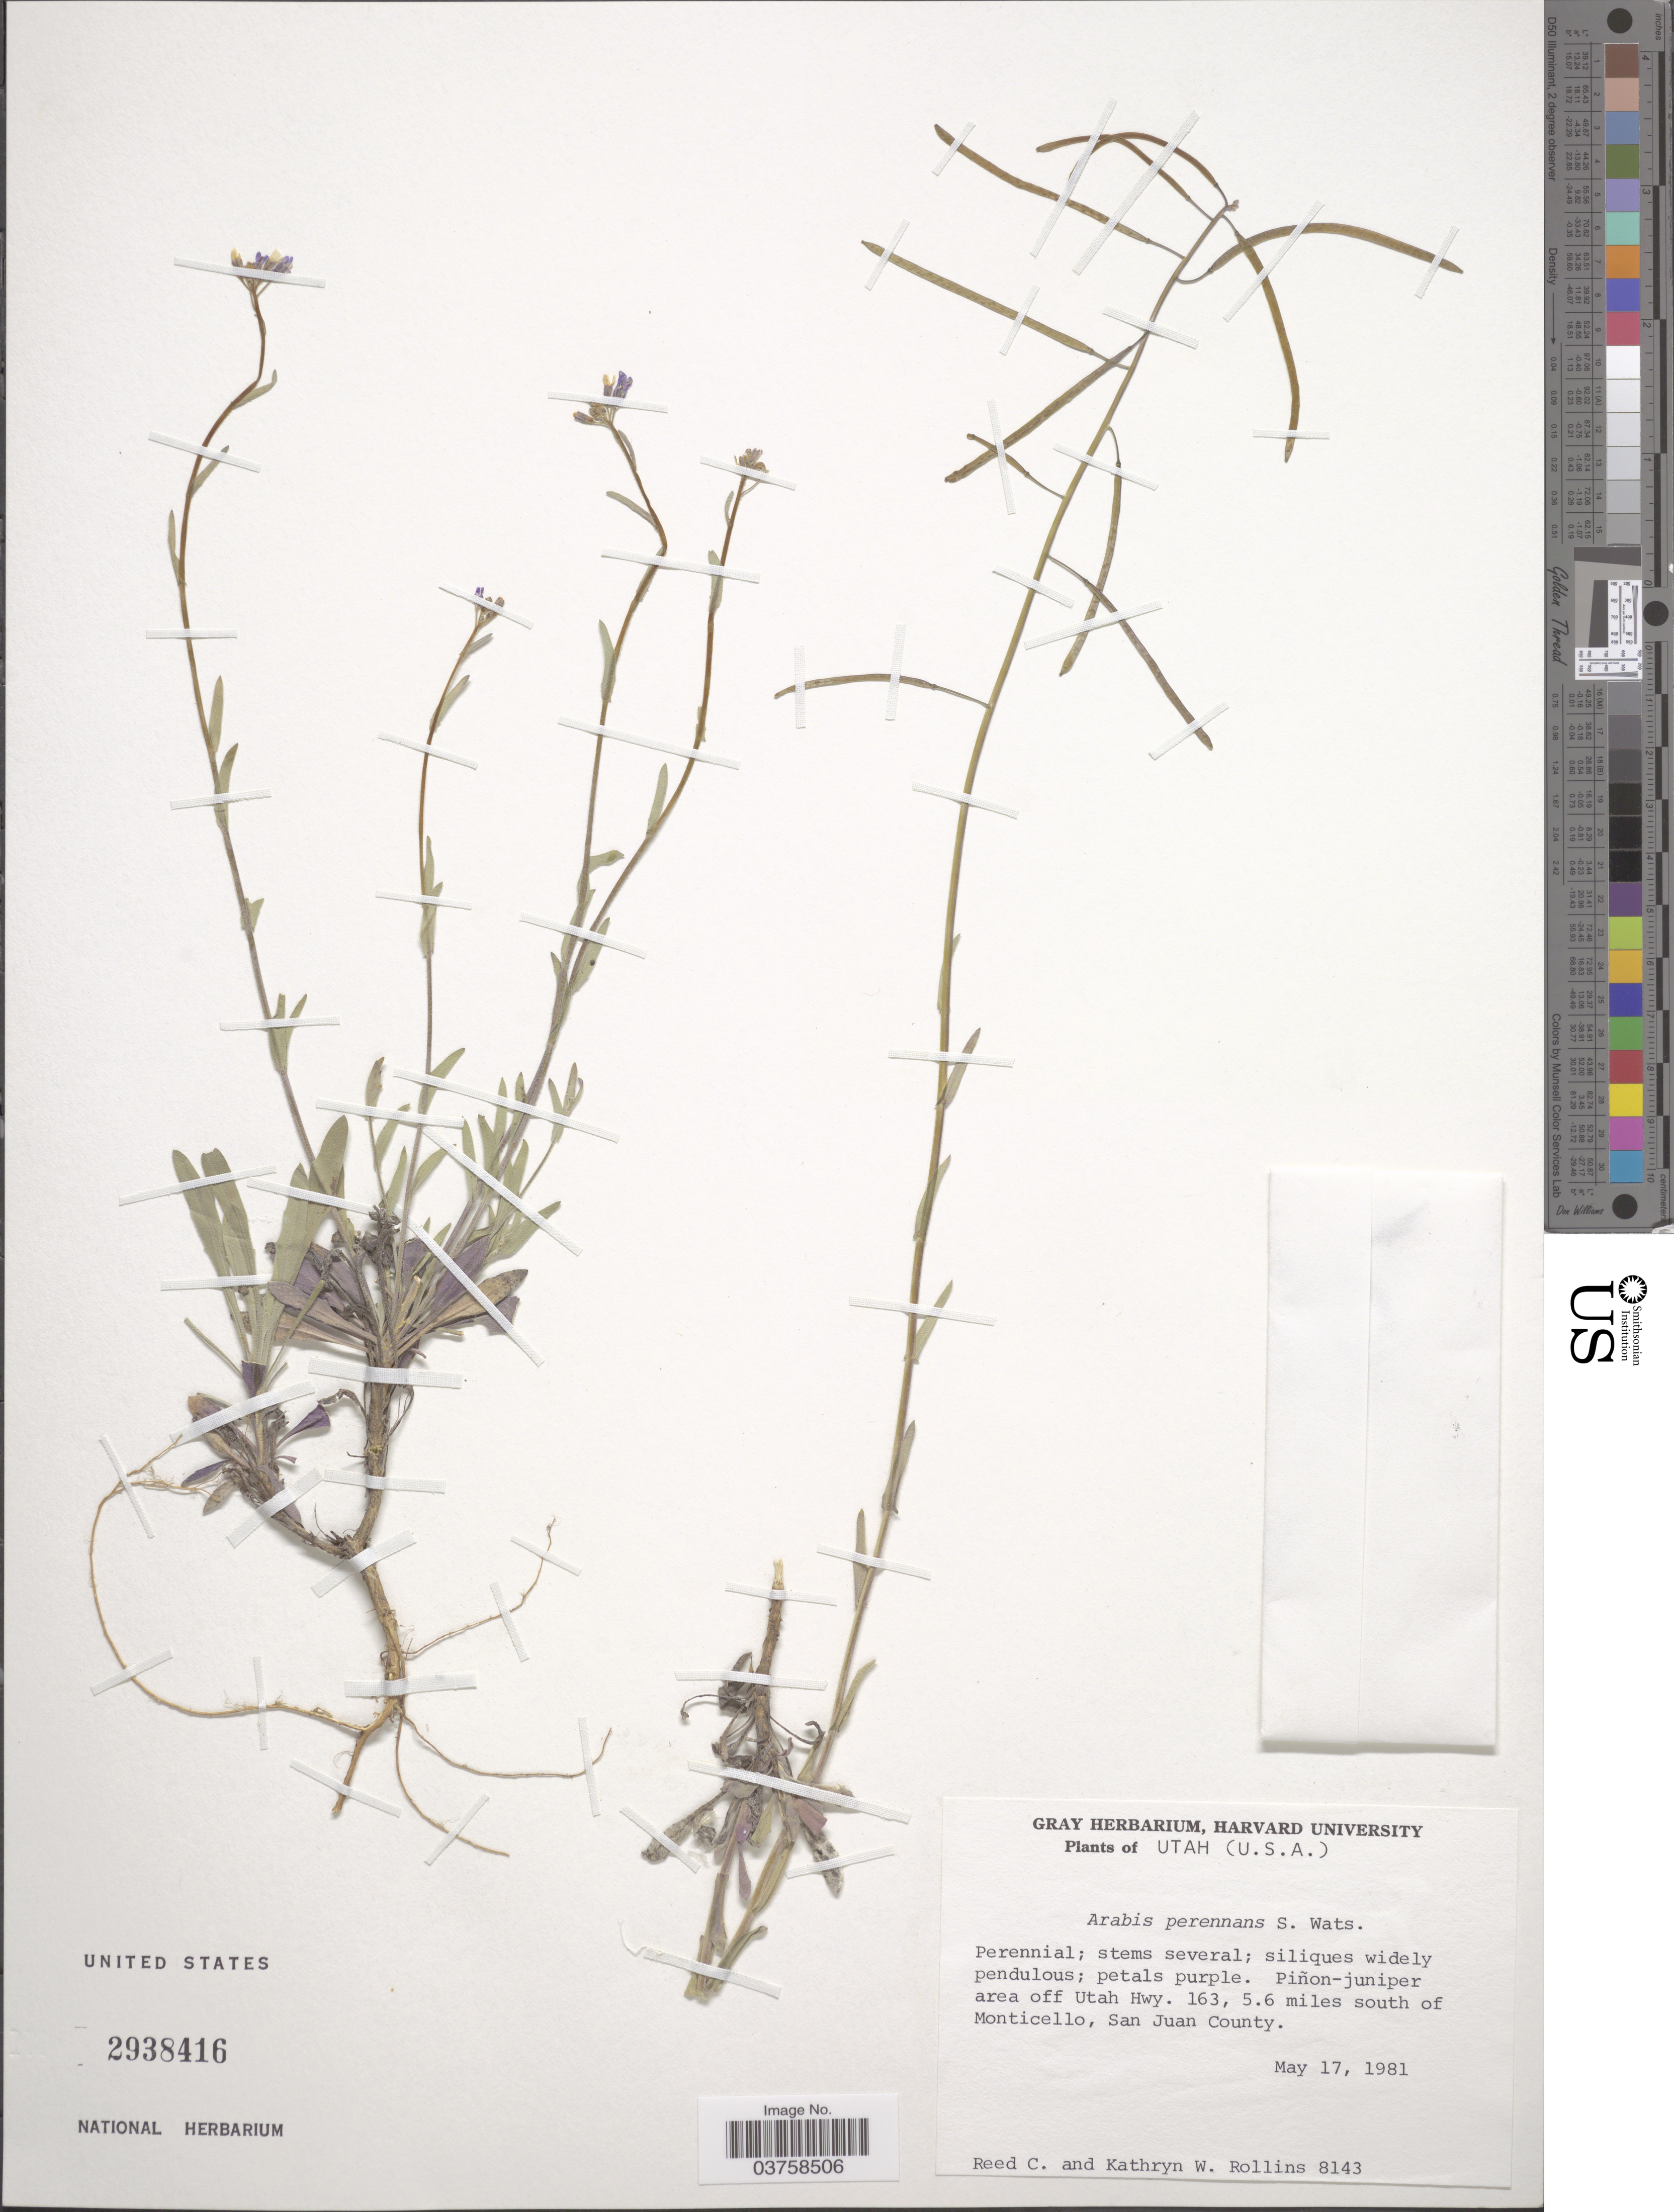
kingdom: Plantae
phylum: Tracheophyta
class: Magnoliopsida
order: Brassicales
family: Brassicaceae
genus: Arabis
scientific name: Arabis perennans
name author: S. Watson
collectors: R. C. Rollins & K. W. Rollins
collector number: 8143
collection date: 1981-05-17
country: United States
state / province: Utah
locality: Piñon-juniper area off Utah Hwy. 163, 5.6 miles south of Monticello, San Juan County.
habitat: pinon-juniper area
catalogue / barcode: US 2938416